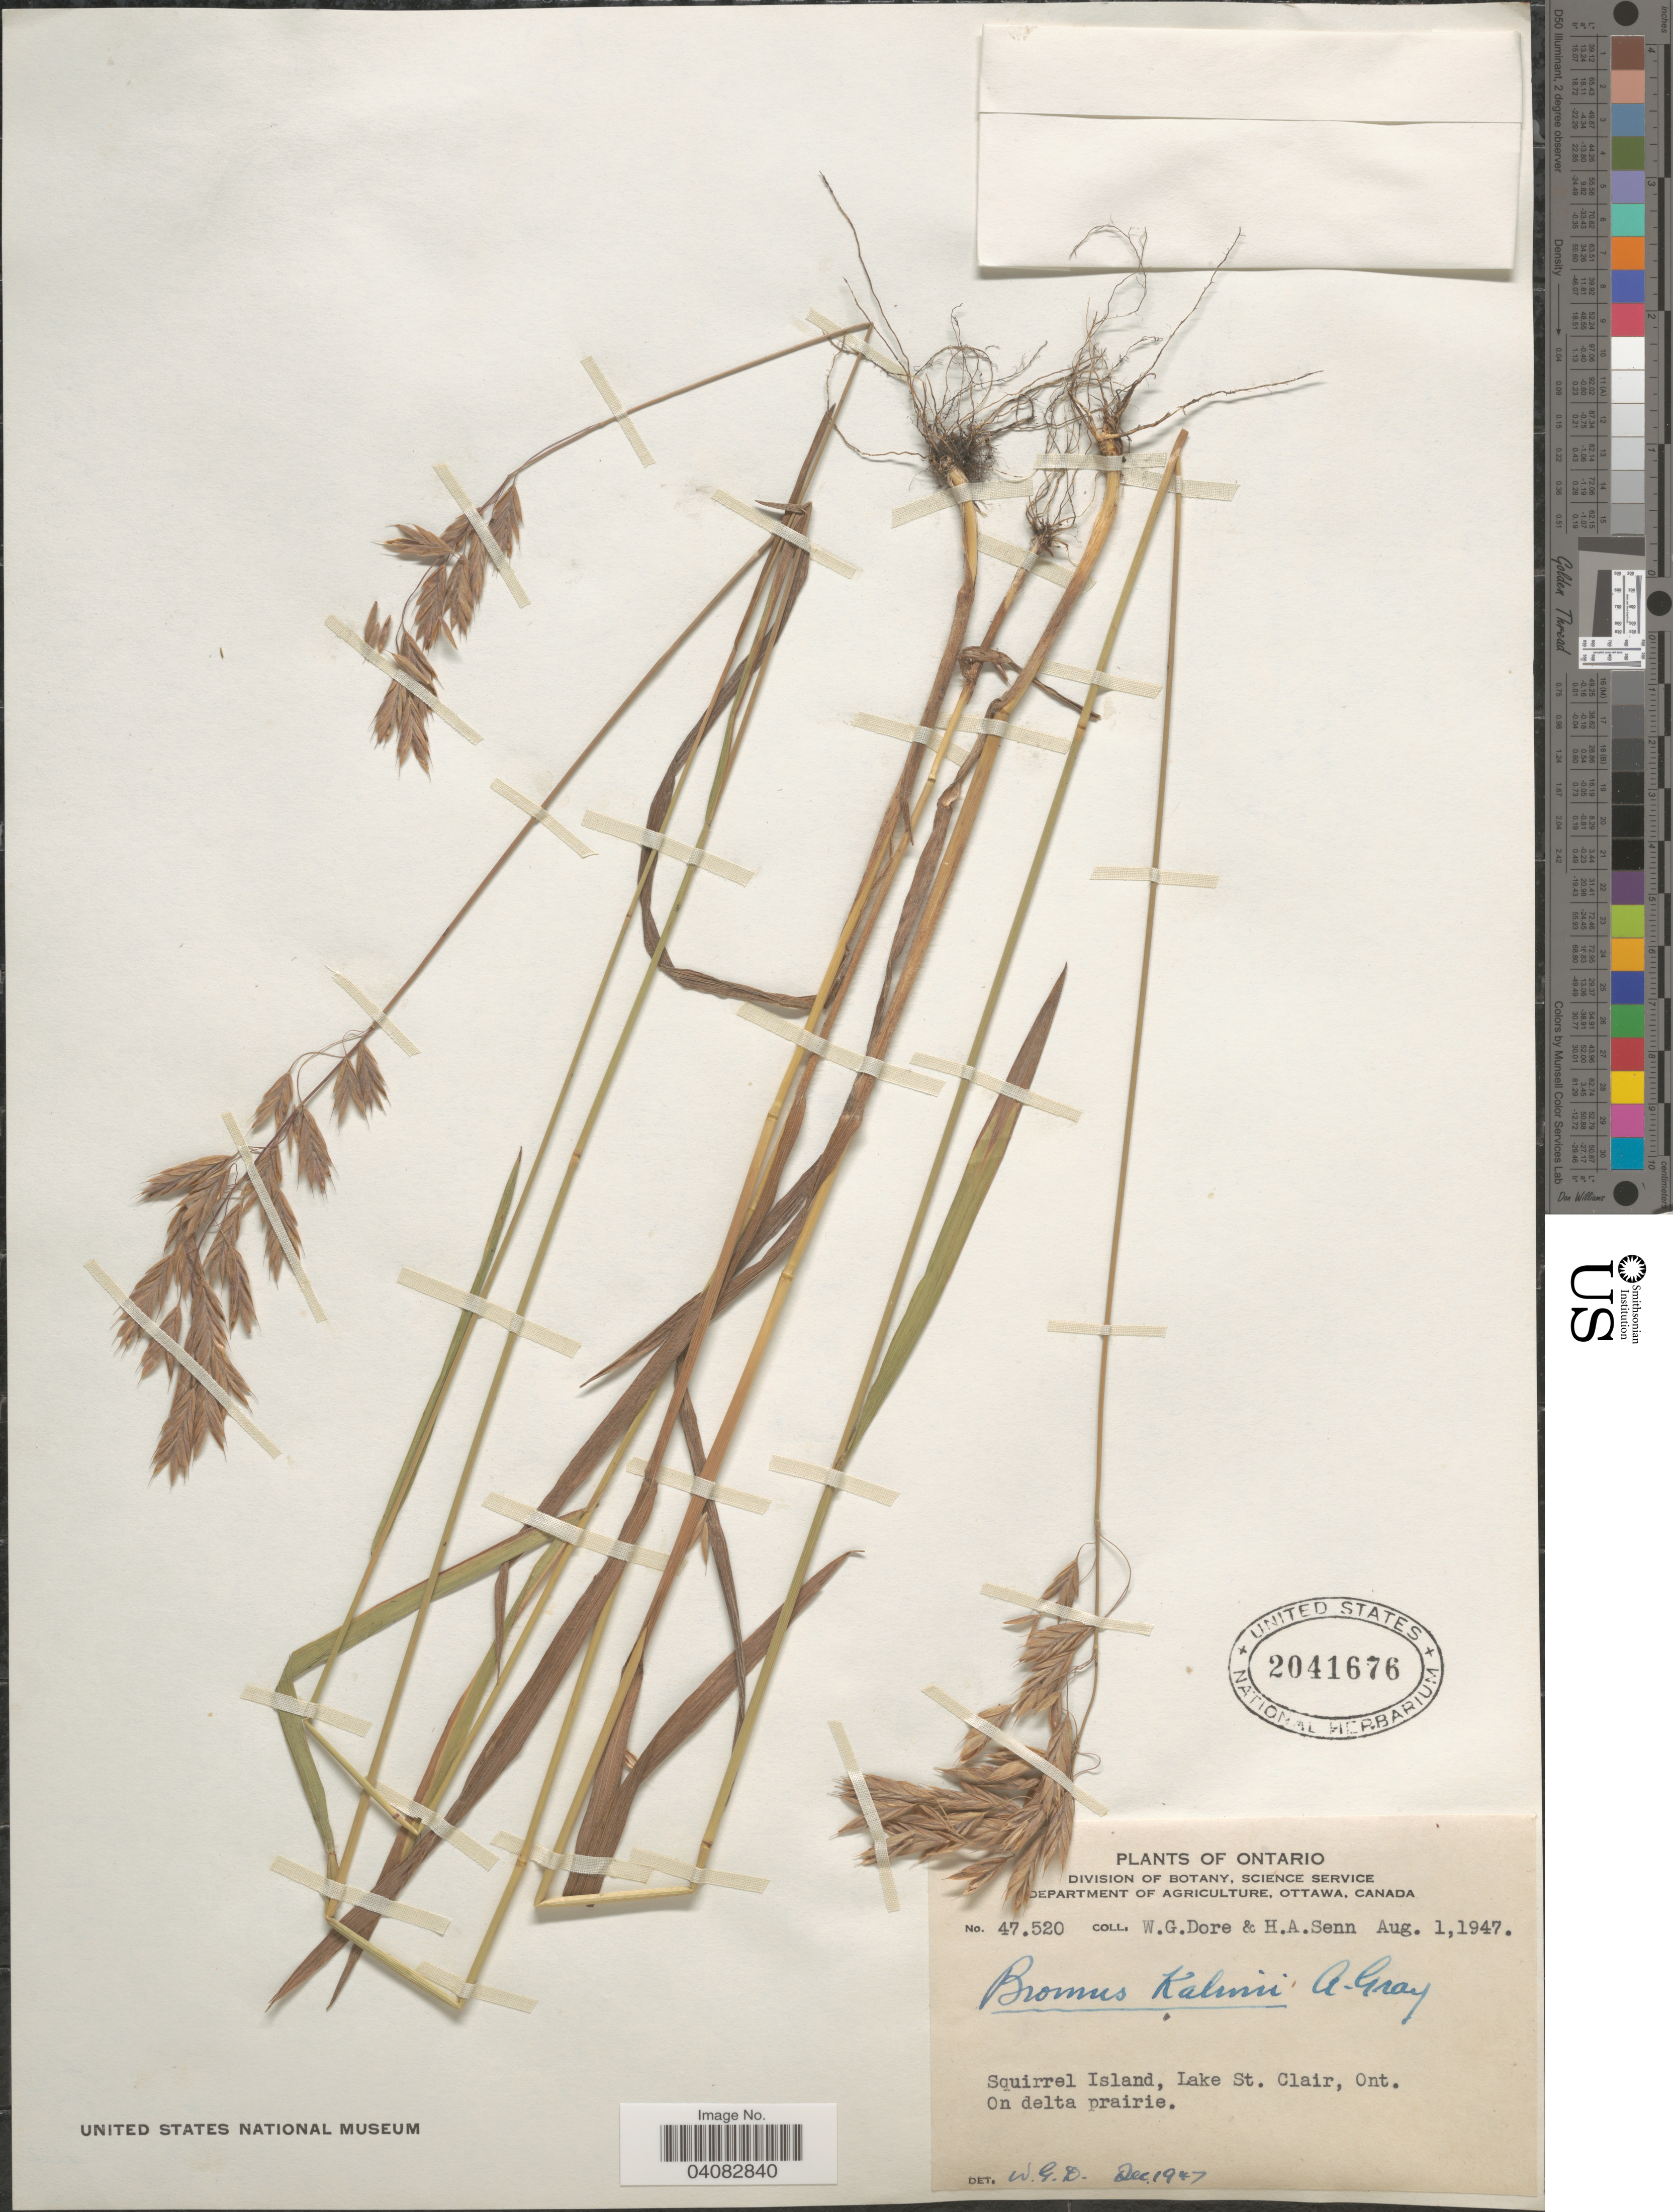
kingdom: Plantae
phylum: Tracheophyta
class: Liliopsida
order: Poales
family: Poaceae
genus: Bromus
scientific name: Bromus kalmii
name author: A. Gray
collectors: W. Dore & H. Senn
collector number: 47520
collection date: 1947-08-01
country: Canada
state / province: Ontario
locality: Squirrel Island, Lake St. Clair. On delta prairie.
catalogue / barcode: US 2041676